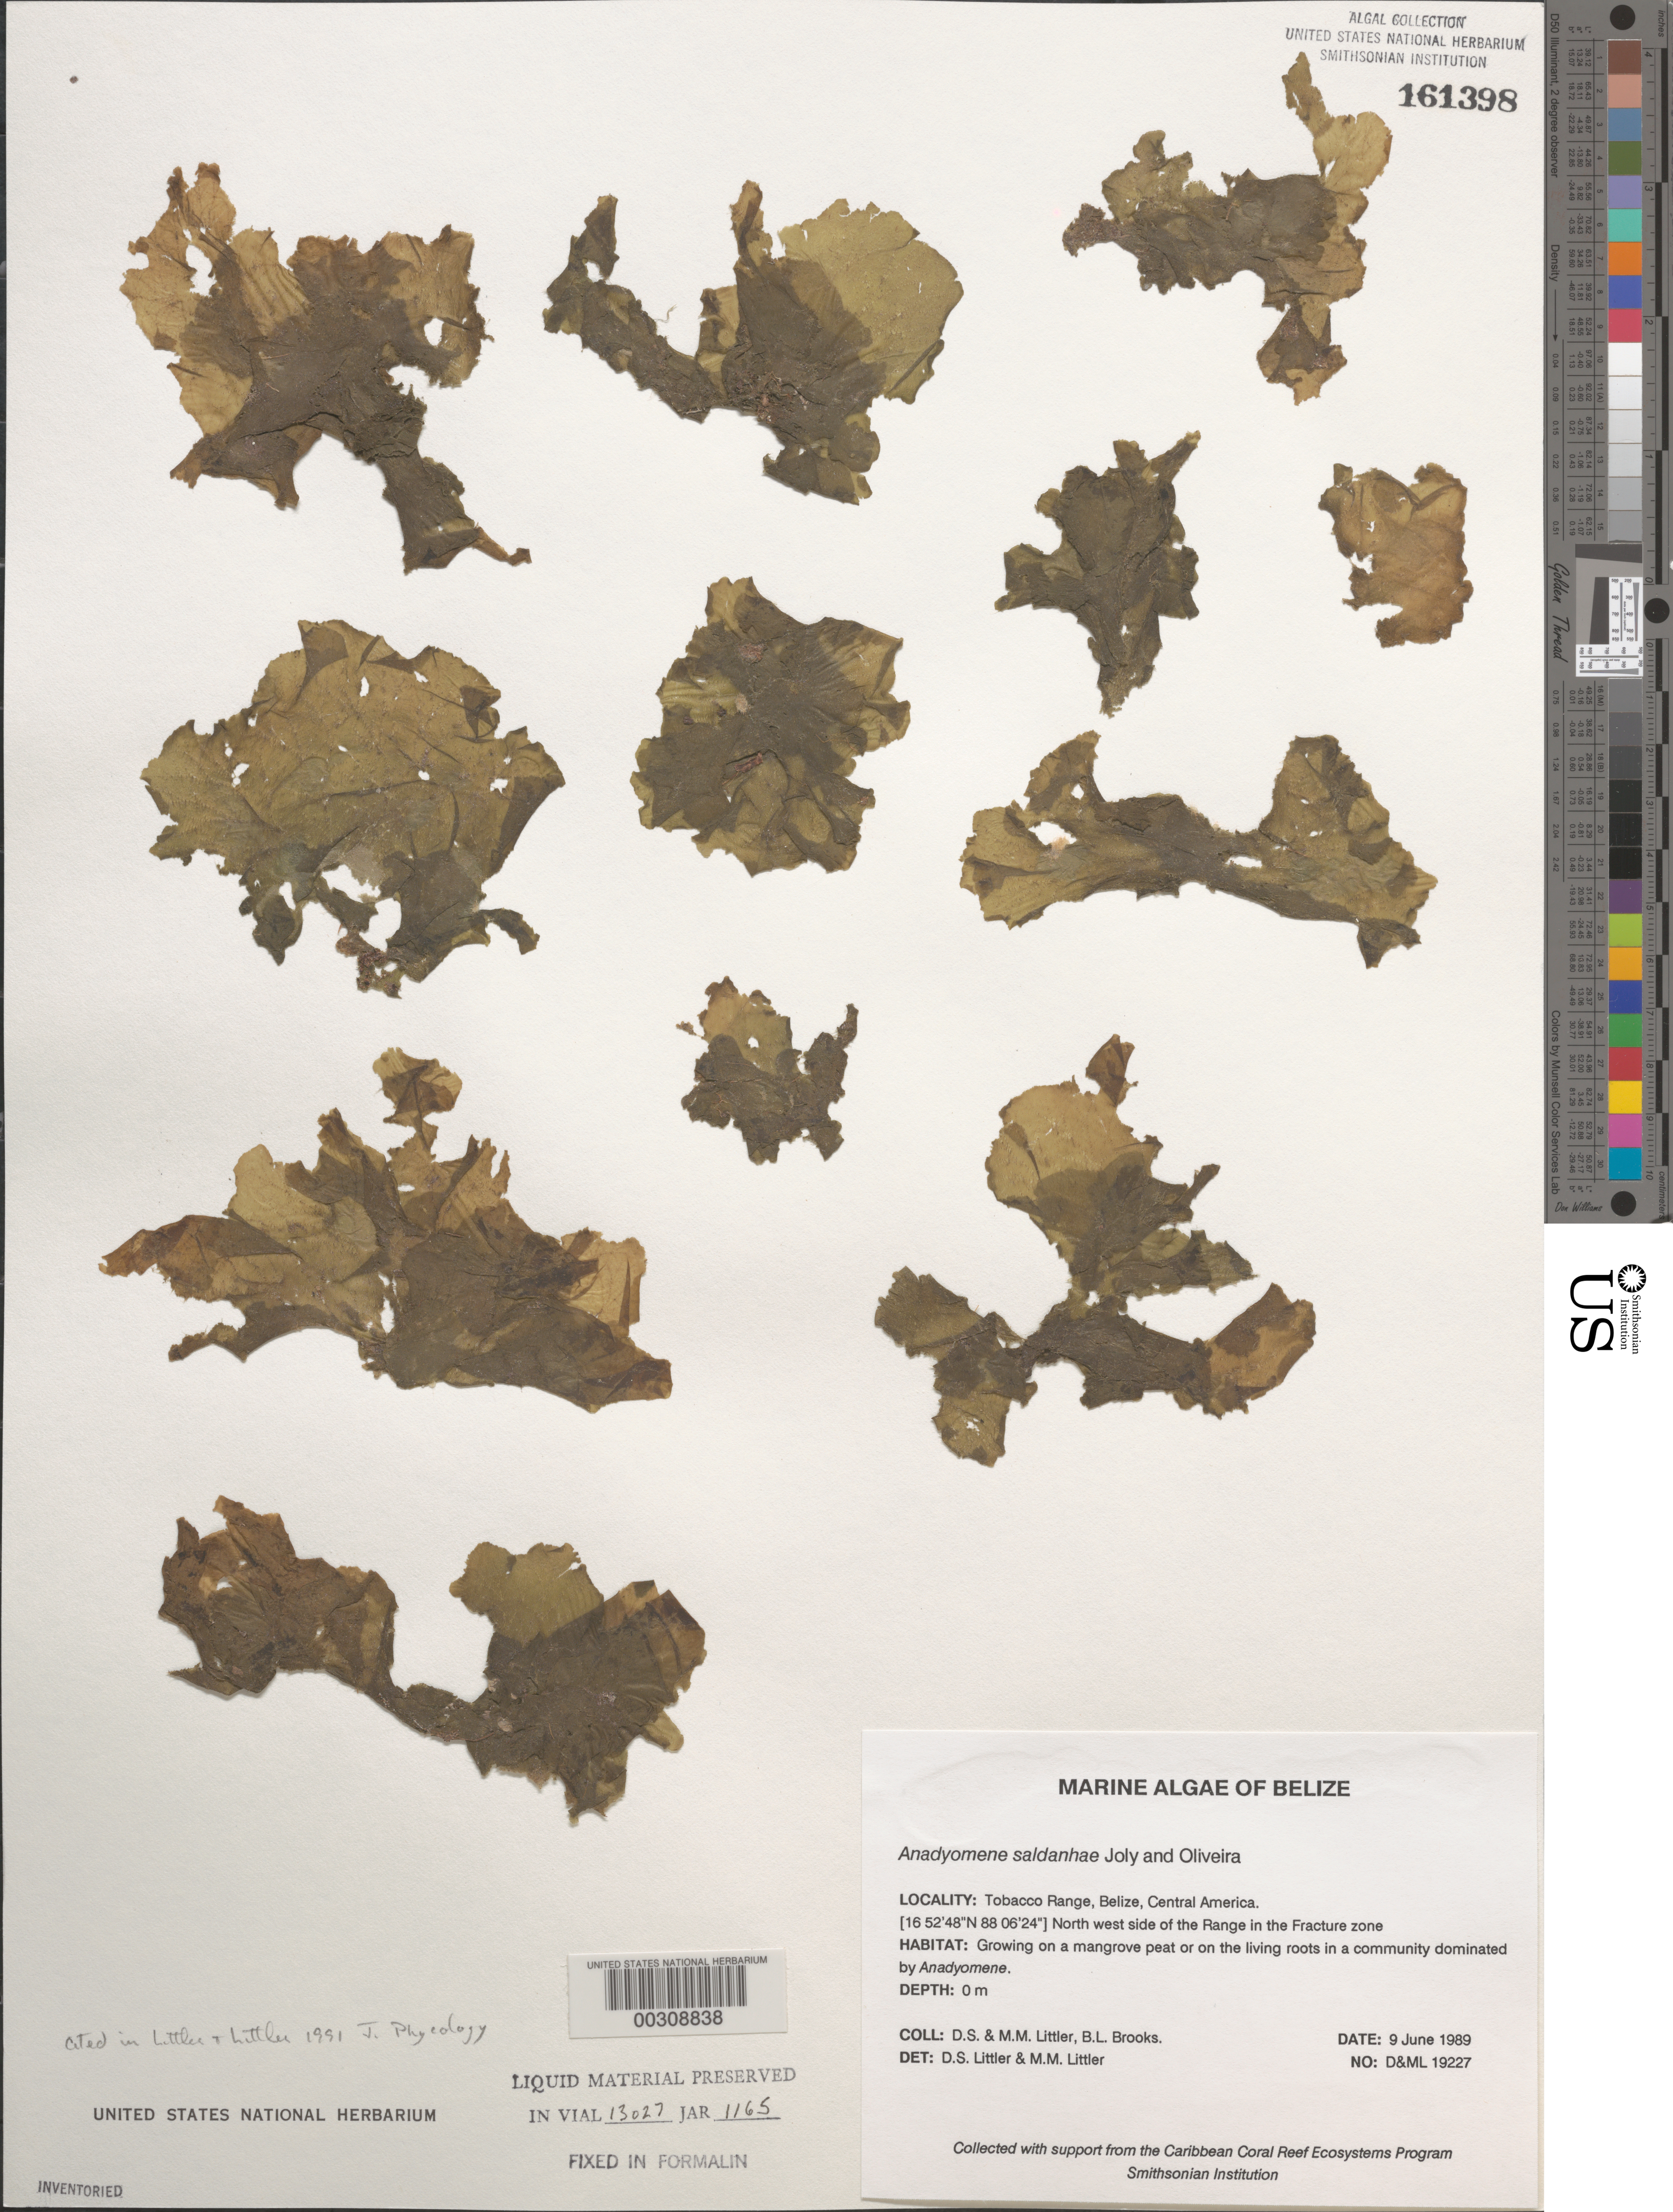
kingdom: Plantae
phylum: Chlorophyta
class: Ulvophyceae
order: Cladophorales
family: Anadyomenaceae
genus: Anadyomene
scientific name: Anadyomene saldanhae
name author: A.B. Joly & E.C. Oliveira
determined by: Littler, D. S.; Littler, M. M.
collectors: D. S. Littler, M. M. Littler & B. Brooks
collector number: D&ML 19227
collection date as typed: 09 Jun 1989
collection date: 1989-06-09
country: Belize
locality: Tobacco Range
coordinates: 16 52' 48" N, 88 06' 24" W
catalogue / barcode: US 161398